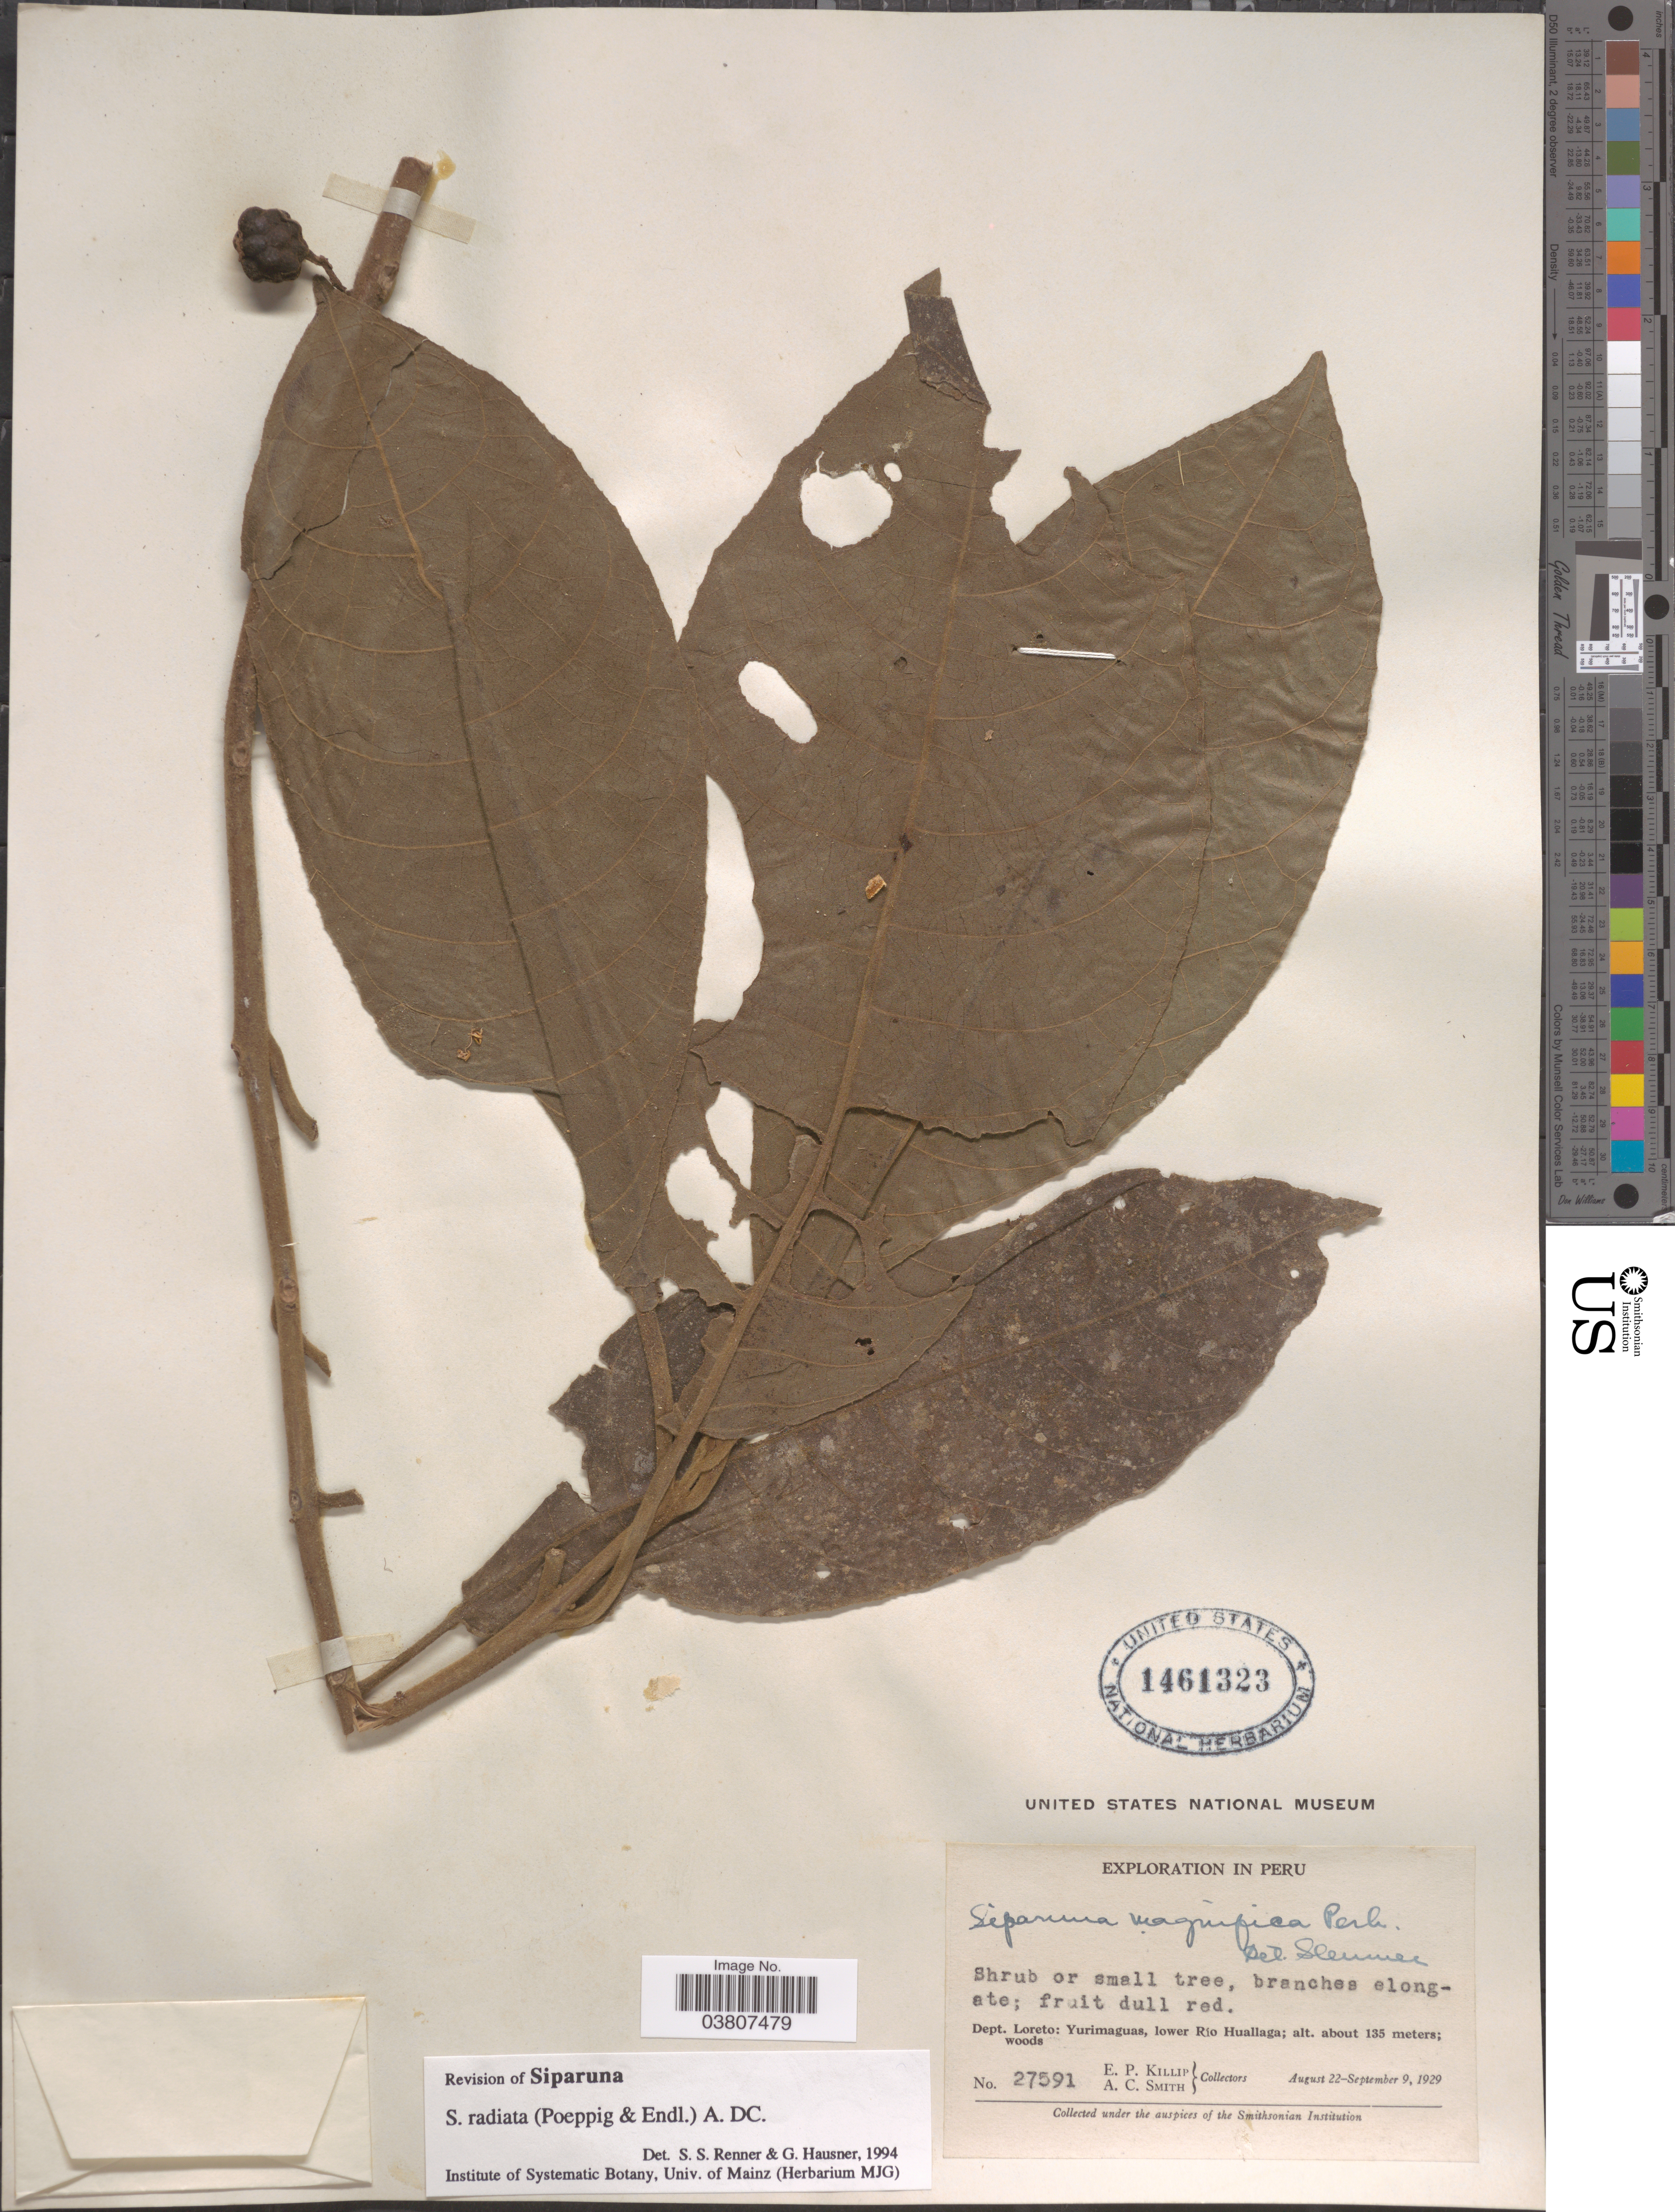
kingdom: Plantae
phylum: Tracheophyta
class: Magnoliopsida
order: Laurales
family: Siparunaceae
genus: Siparuna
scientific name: Siparuna sessiliflora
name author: (Kunth) A. DC.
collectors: E. P. Killip & A. C. Smith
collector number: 27591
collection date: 1929-08-22/1929-09-09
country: Peru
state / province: Loreto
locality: Dept. Loreto: Yurimaguas, lower Río Huallaga.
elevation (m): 135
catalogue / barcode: US 1461323